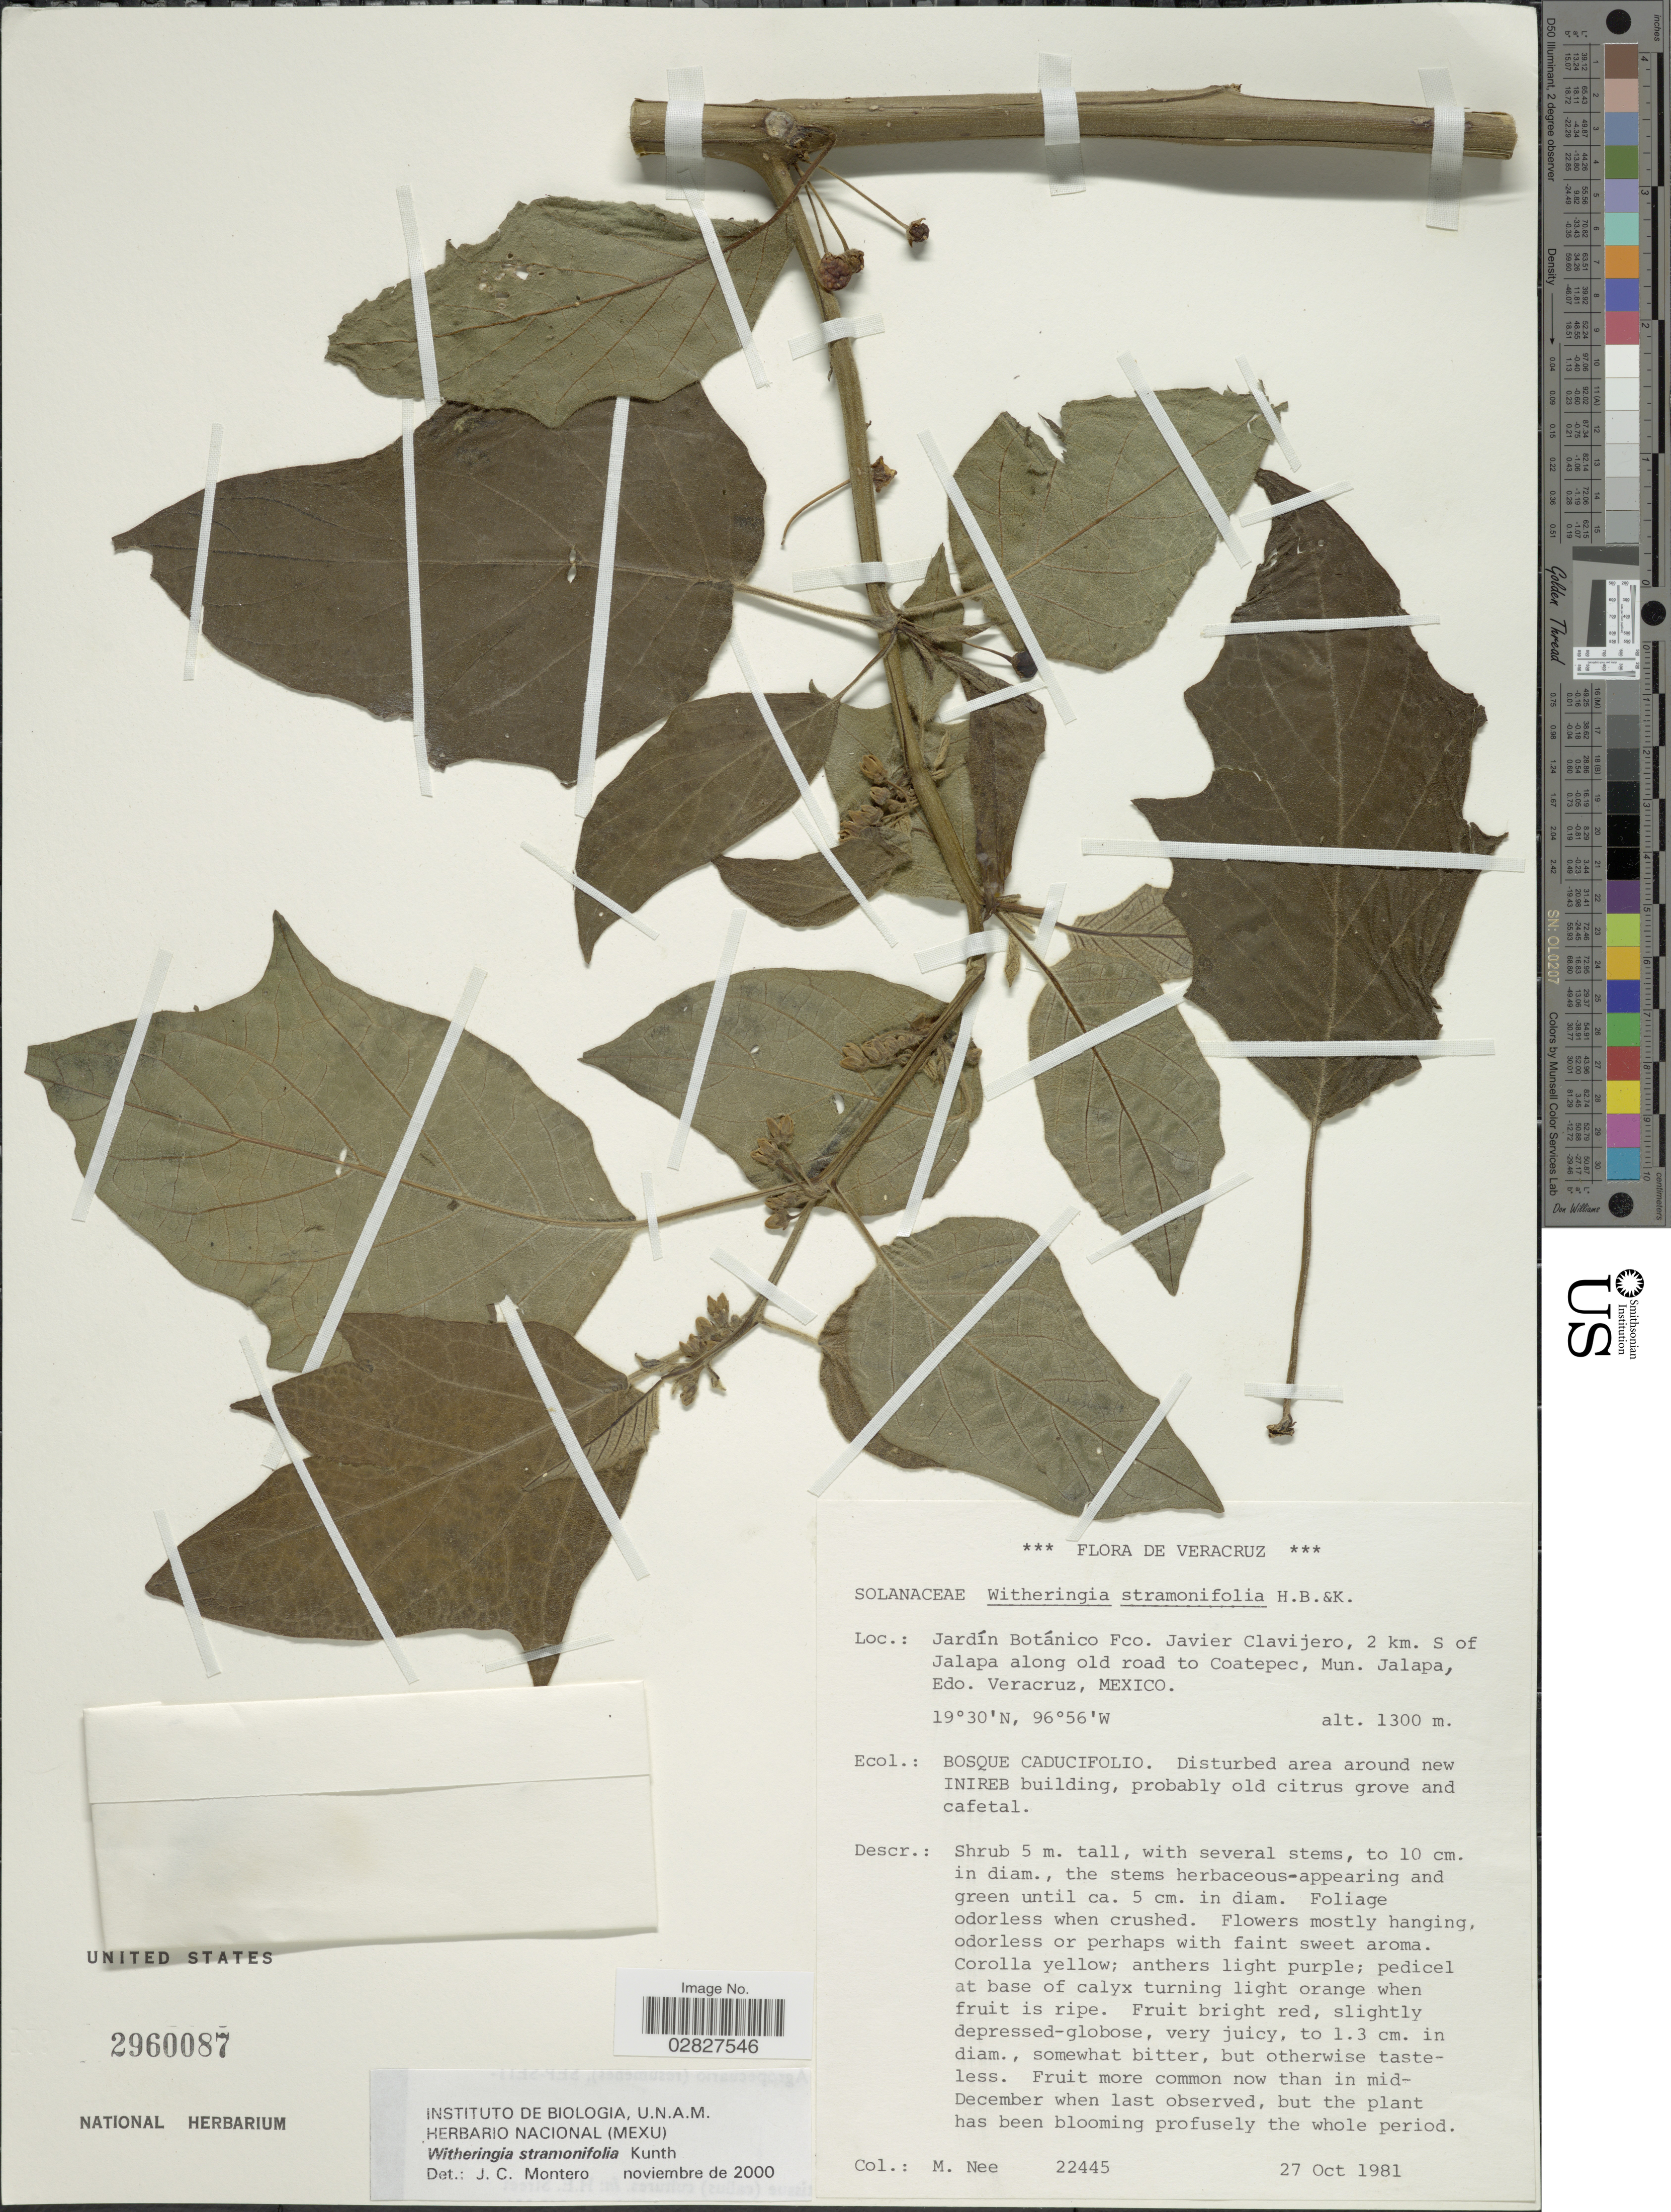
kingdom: Plantae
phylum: Tracheophyta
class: Magnoliopsida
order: Solanales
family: Solanaceae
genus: Witheringia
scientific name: Witheringia stramonifolia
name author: Kunth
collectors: M. Nee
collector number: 22445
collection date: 1981-10-27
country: Mexico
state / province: Veracruz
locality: Veracruz. Jardín Botánico Fco. Javier Clavijero, 2 km S of Jalapa along old road to Coatepec, Mun. Jalapa, Edo. Veracruz.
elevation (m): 1300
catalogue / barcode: US 2960087